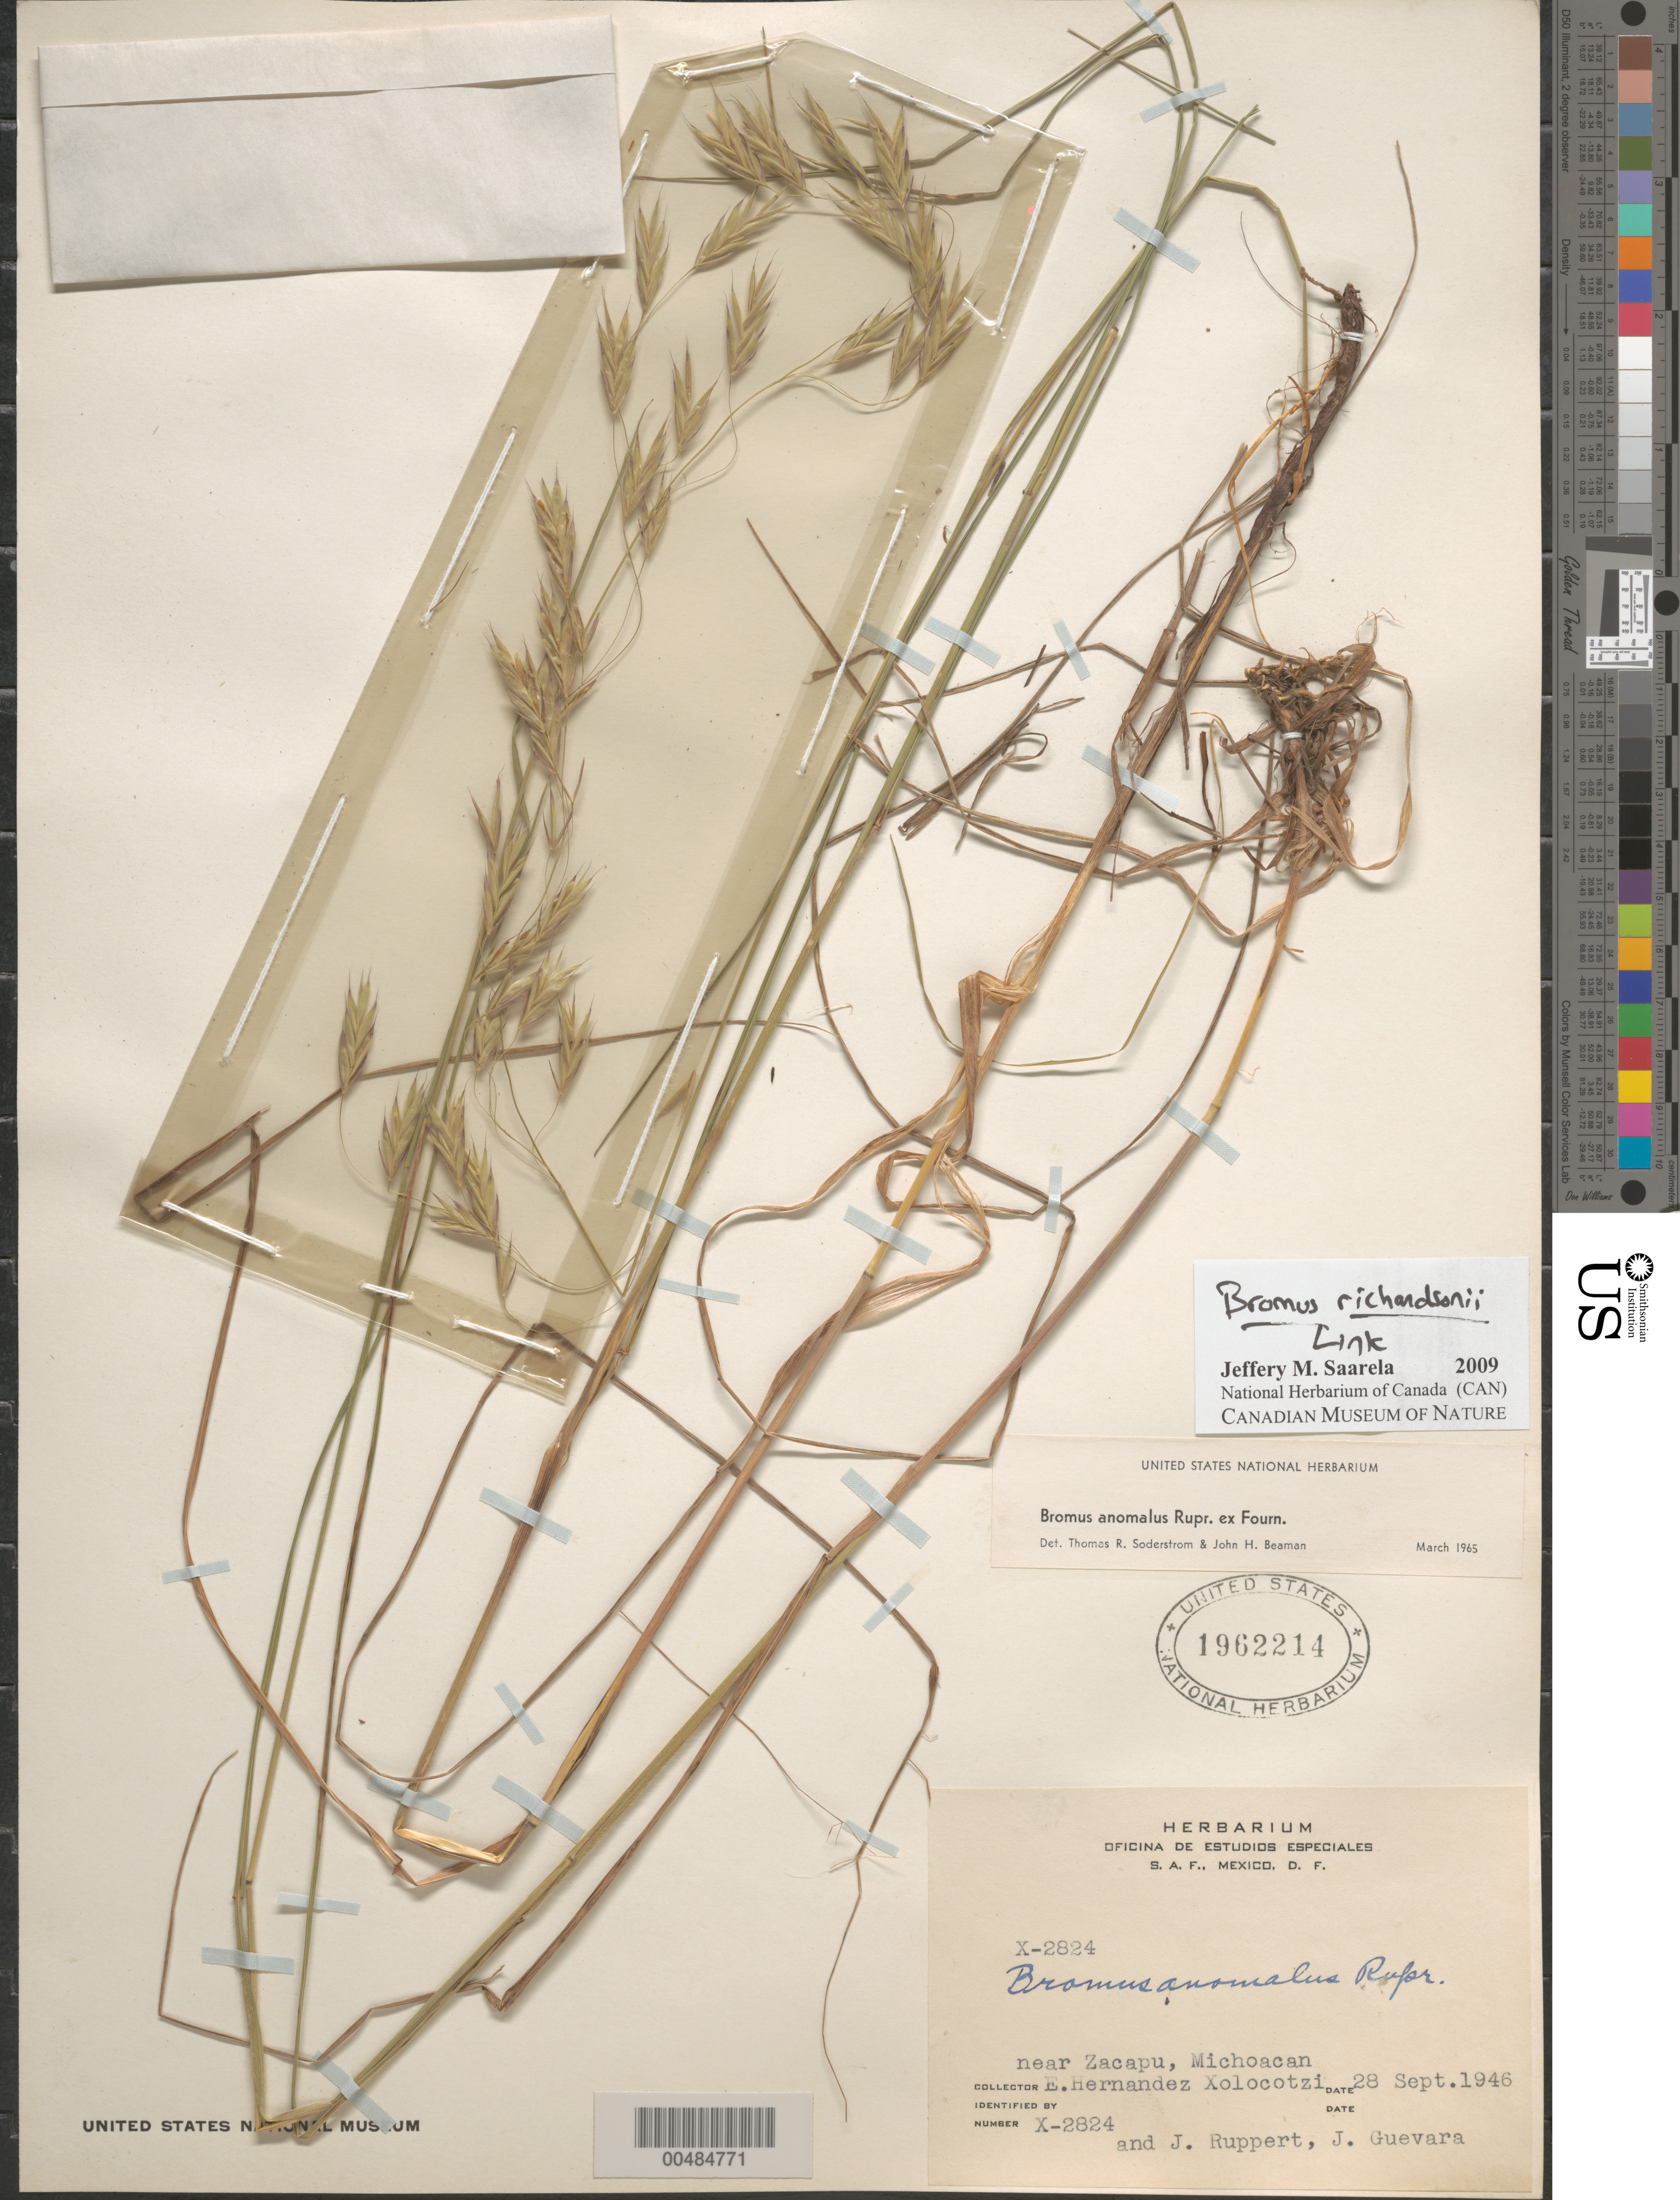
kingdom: Plantae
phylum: Tracheophyta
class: Liliopsida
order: Poales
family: Poaceae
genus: Bromus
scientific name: Bromus richardsonii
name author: Link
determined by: Soderstrom, T. R.; Beaman, J. H.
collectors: E. I. Hernández-X., J. Ruppert & J. Guevara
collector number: X-2824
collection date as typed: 28 Sep 1946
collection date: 1946-09-28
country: Mexico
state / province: Michoacán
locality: Near Zacapu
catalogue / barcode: US 1962214